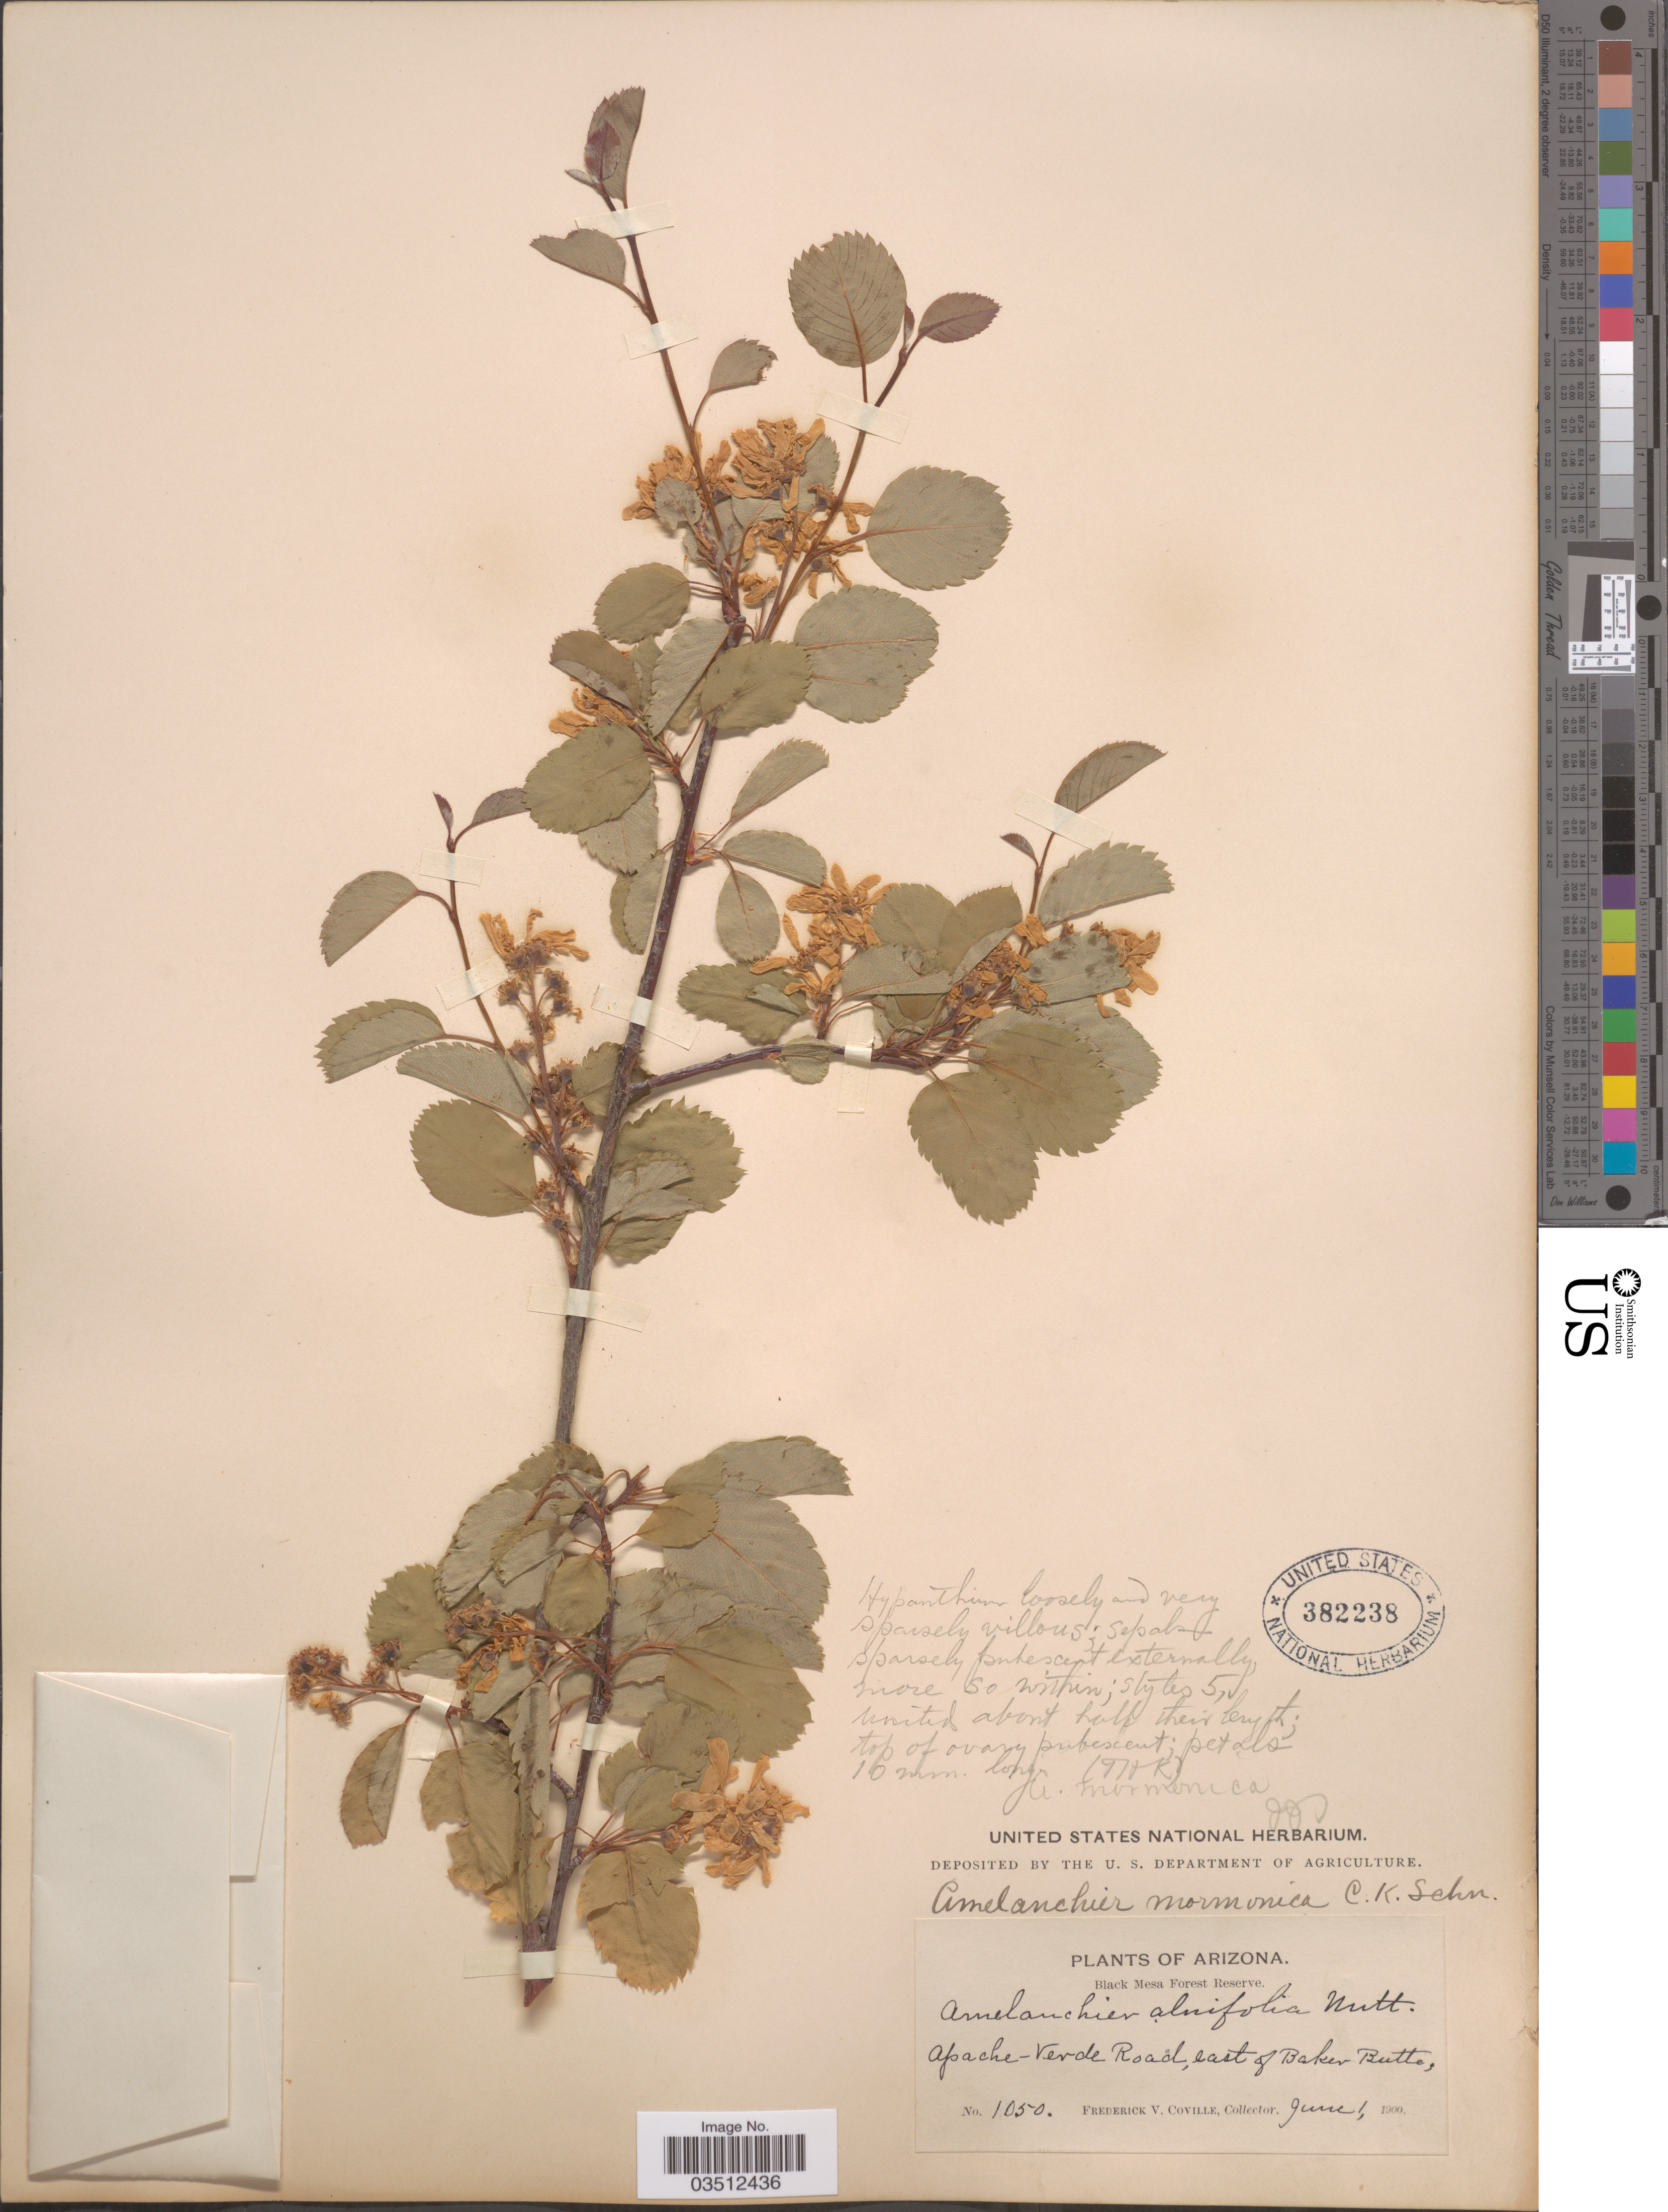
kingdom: Plantae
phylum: Tracheophyta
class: Magnoliopsida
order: Rosales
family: Rosaceae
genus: Amelanchier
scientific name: Amelanchier mormonica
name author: C.K. Schneid.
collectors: F. V. Coville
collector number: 1050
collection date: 1900-06-01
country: United States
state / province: Arizona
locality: Black Mesa Forest Reserve. Apache-Verde Road, east of Baker Butte.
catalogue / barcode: US 382238